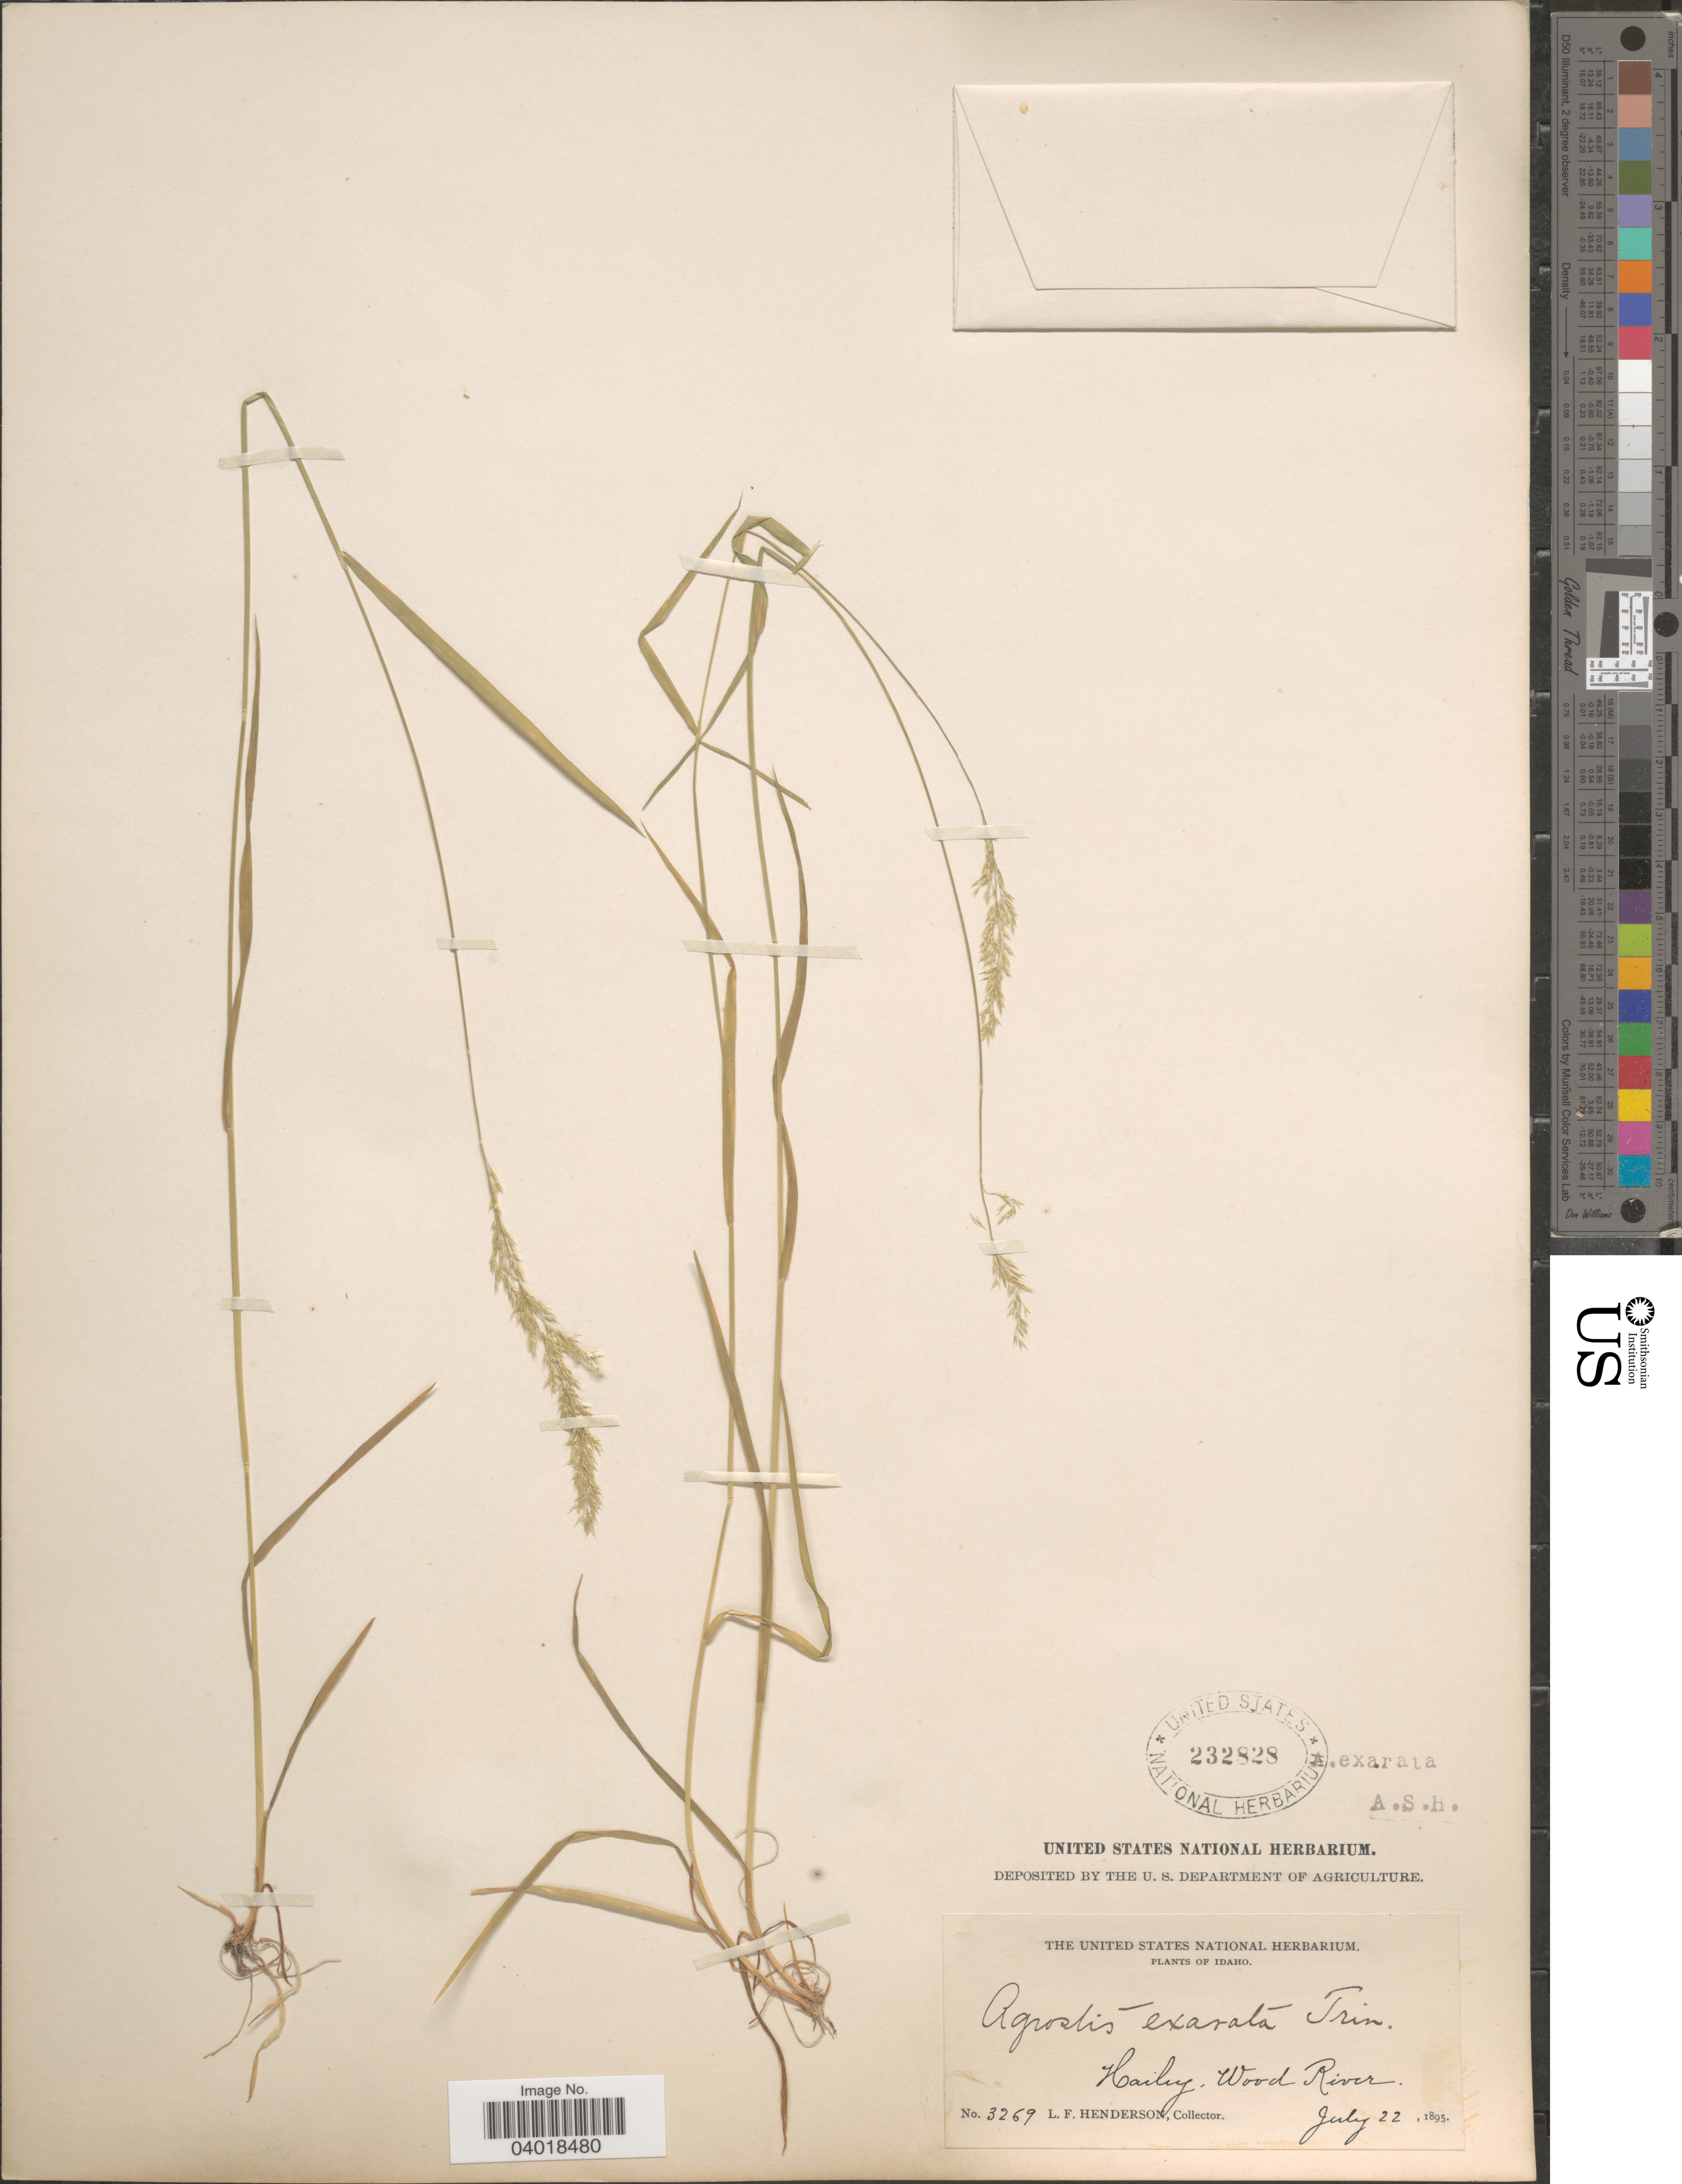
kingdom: Plantae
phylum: Tracheophyta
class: Liliopsida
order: Poales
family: Poaceae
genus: Agrostis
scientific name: Agrostis exarata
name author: Trin.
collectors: L. Henderson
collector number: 3269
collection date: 1895-07-22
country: United States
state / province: Idaho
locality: Hailey, Wood River.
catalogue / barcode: US 232828